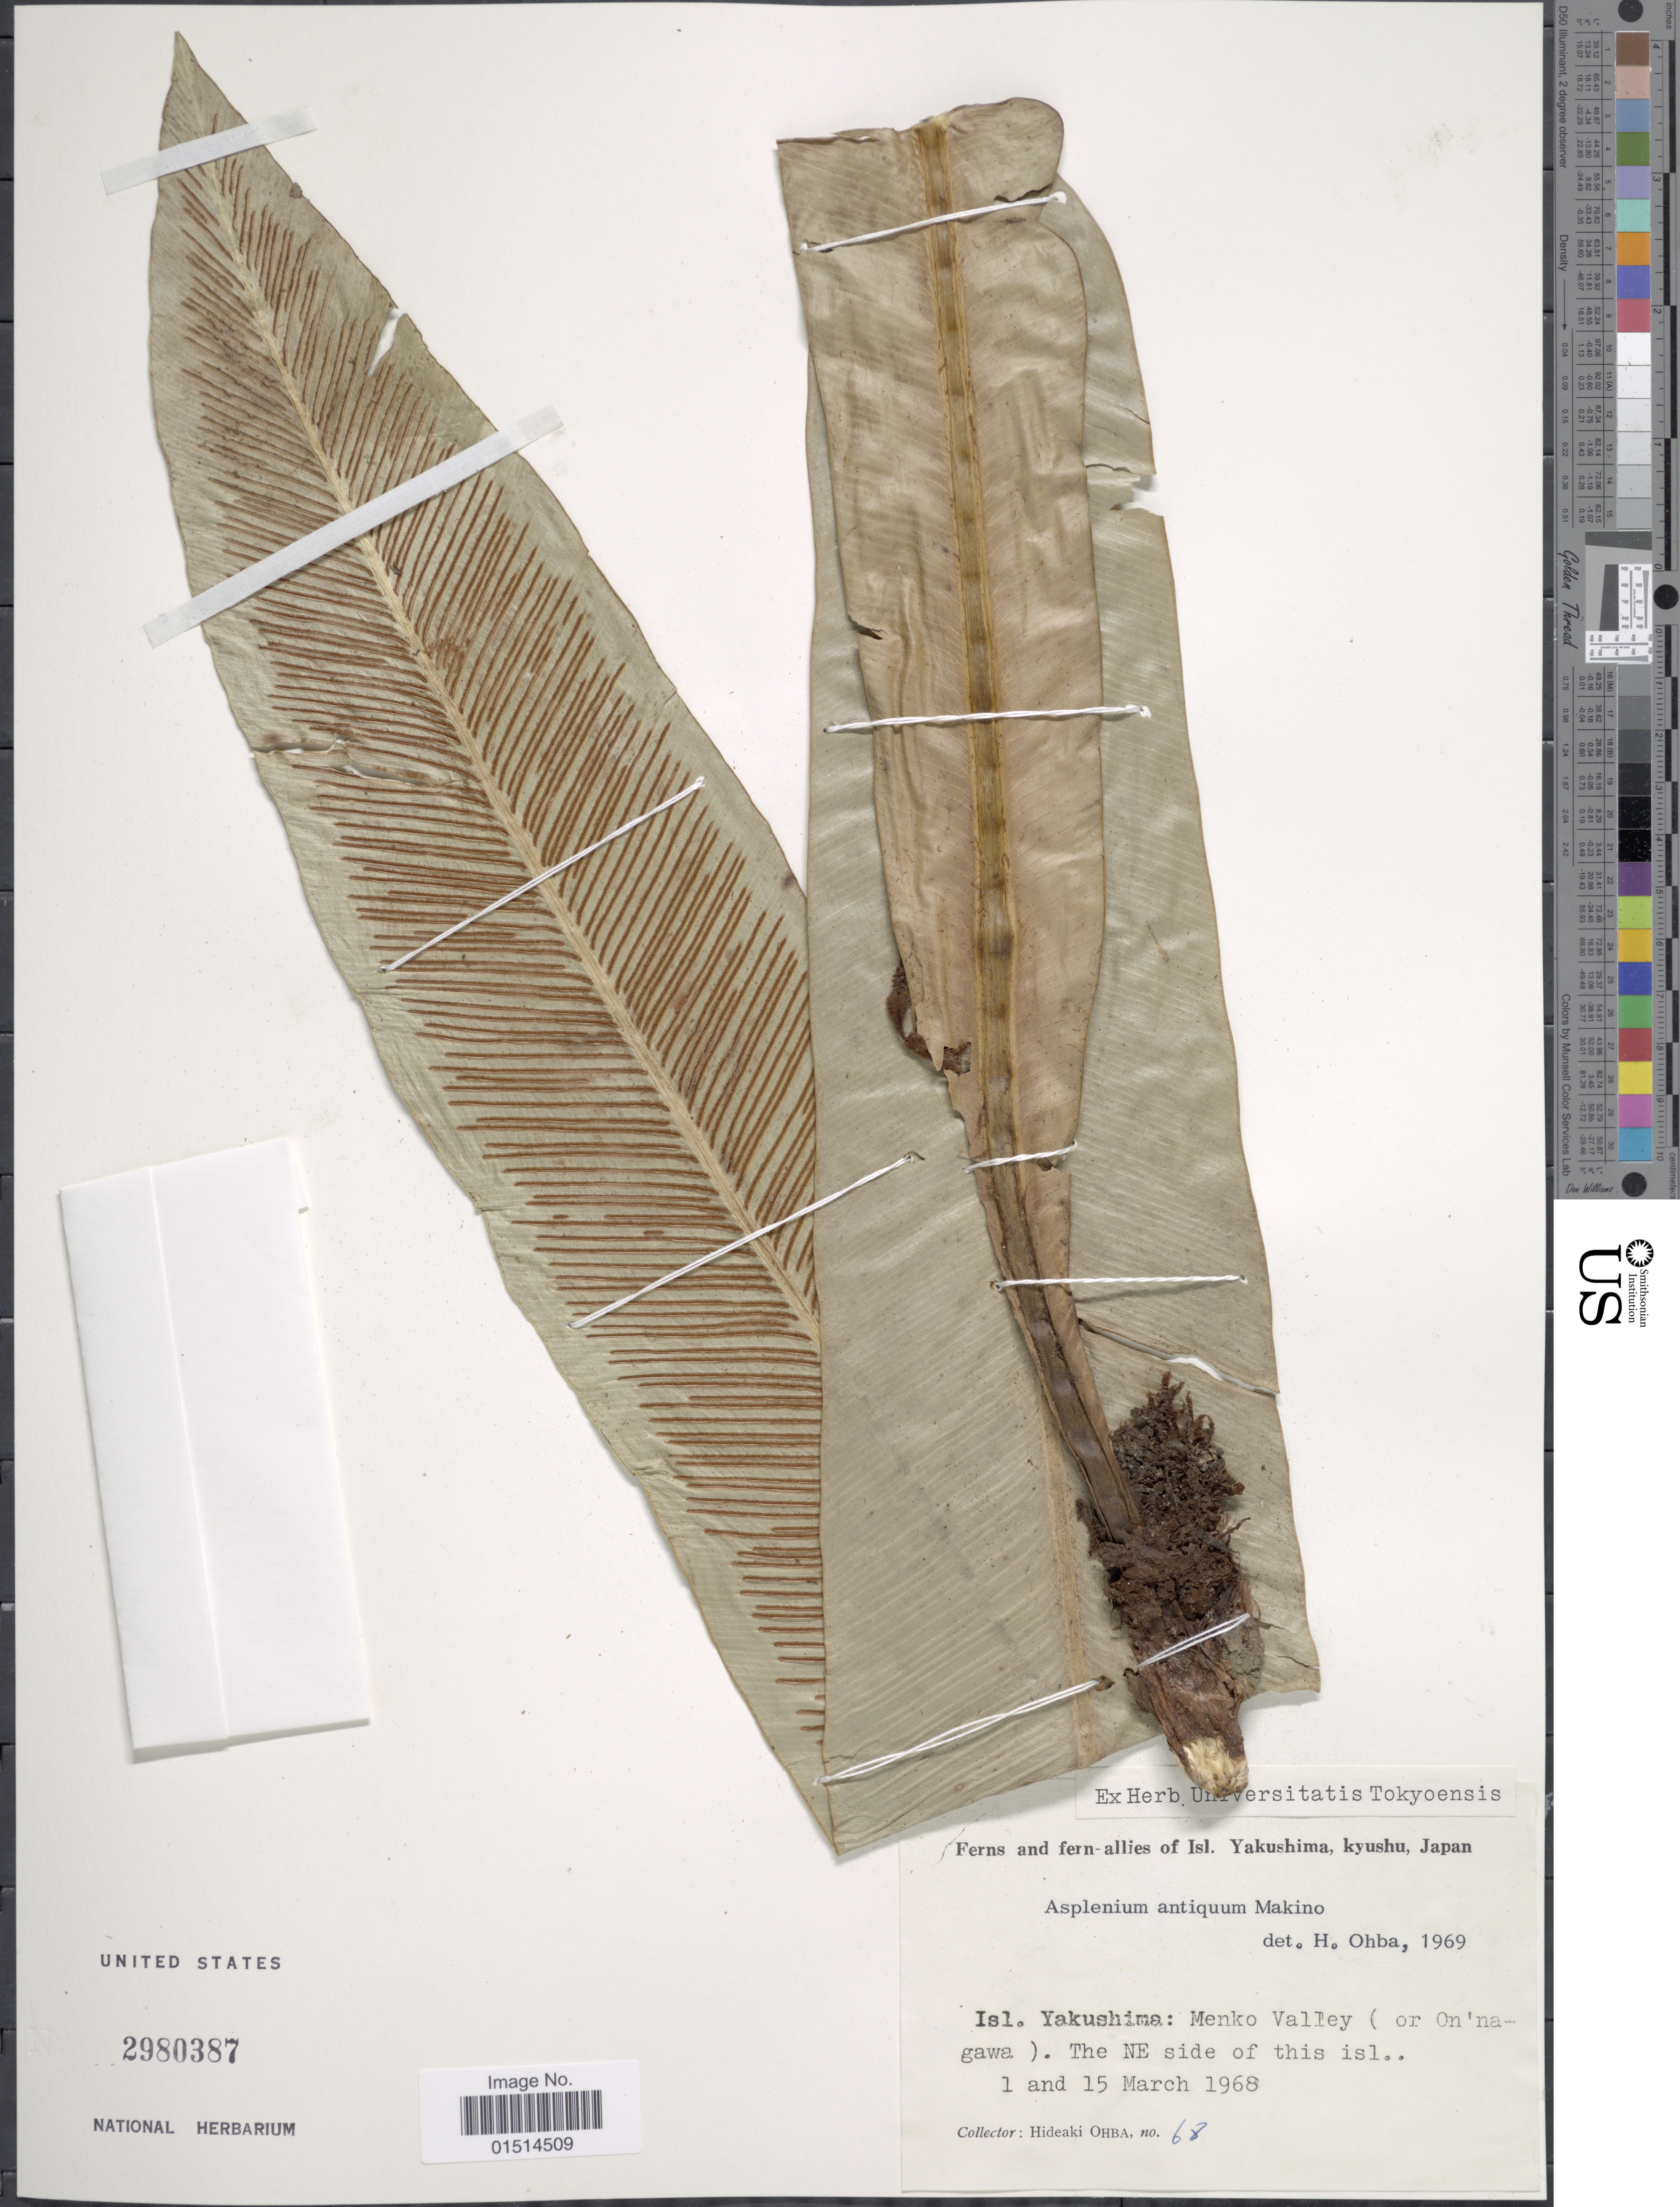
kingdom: Plantae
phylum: Tracheophyta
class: Polypodiopsida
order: Polypodiales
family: Aspleniaceae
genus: Asplenium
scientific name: Asplenium antiquum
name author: Makino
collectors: H. Ohba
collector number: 68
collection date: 1968-03-01/1968-03-15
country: Japan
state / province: Kagosima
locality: Yakushima, Kyushu, Menko Valley ( or On'nagawa) the NE side of this isl..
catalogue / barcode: US 2980387